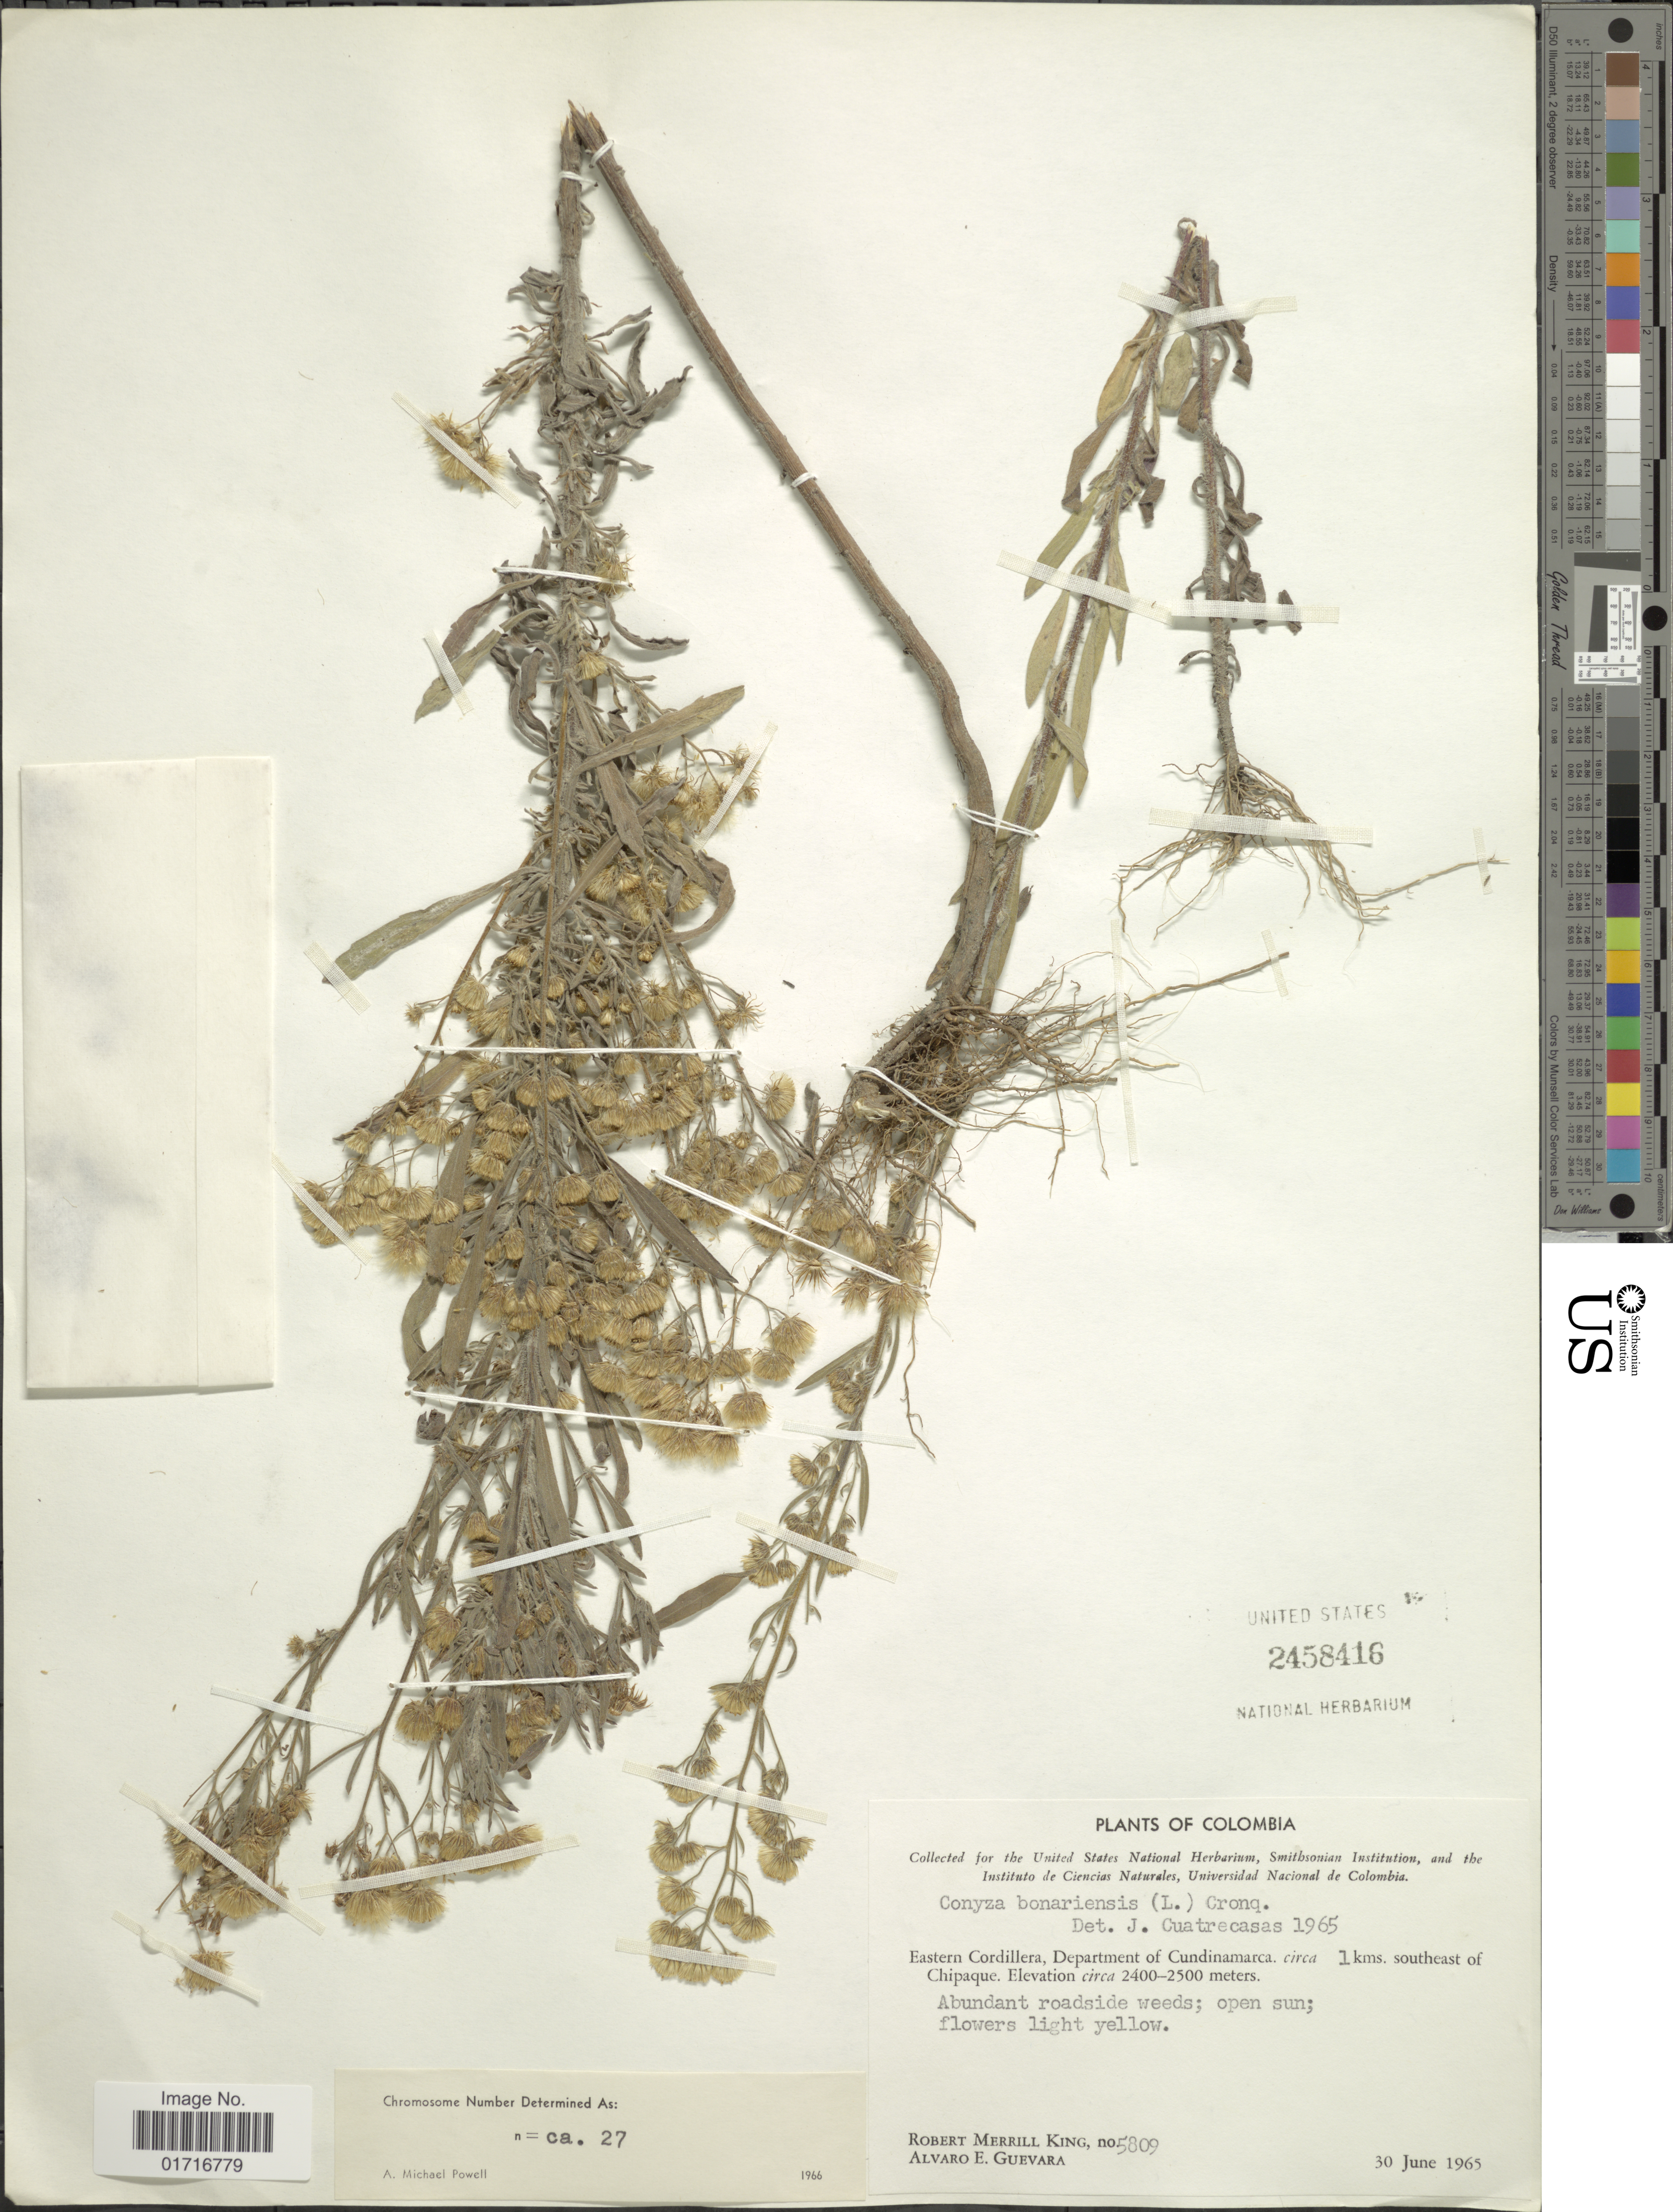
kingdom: Plantae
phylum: Tracheophyta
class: Magnoliopsida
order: Asterales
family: Asteraceae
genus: Conyza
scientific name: Conyza bonariensis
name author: (L.) Cronq.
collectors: R. M. King & A. E. Guevara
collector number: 5809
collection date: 1965-06-30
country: Colombia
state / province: Cundinamarca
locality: Eastern Cordillera, Department of Cundinamarca. circa 1 kms. southeast of Chipaque.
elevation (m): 2400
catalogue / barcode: US 2458416